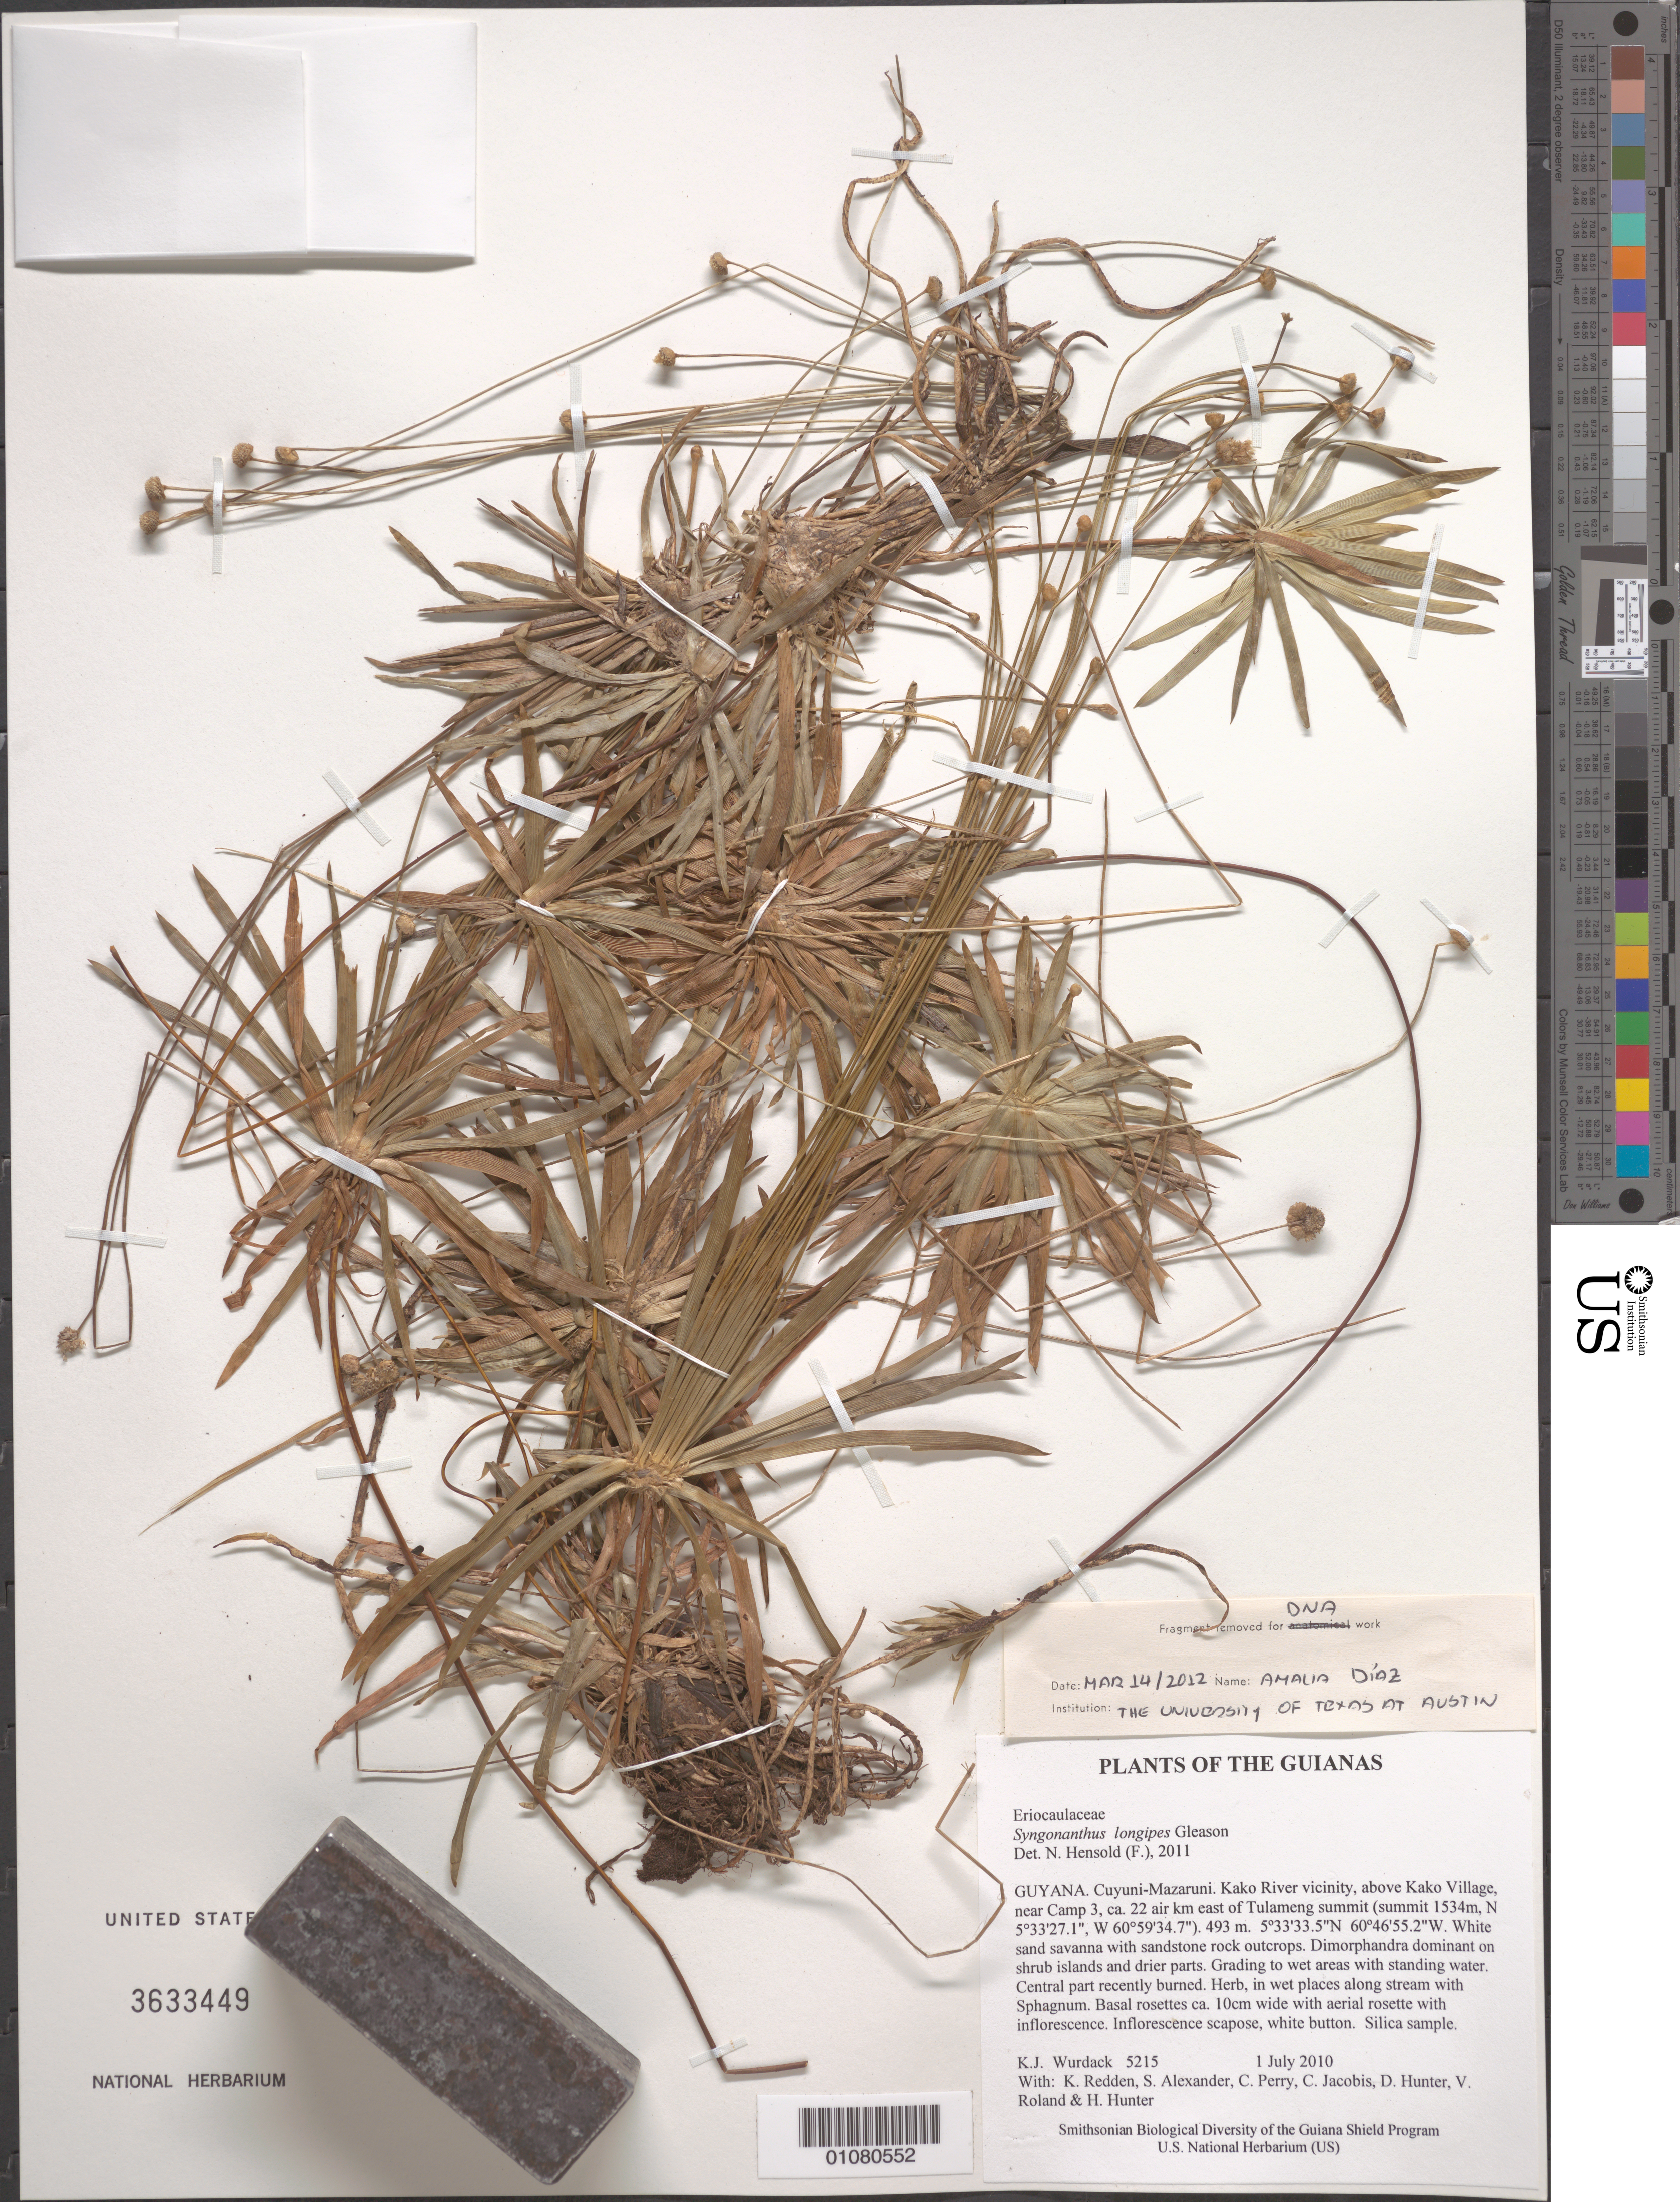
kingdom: Plantae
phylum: Tracheophyta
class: Liliopsida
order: Poales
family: Eriocaulaceae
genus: Syngonanthus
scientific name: Syngonanthus longipes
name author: Gleason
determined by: Hensold, N.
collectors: K. Wurdack, K. M. Redden, S. N. Alexander, C. Perry, C. Jacobis, D. Hunter, V. Roland & H. Hunter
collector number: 5215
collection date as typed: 1 July 2010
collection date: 2010-07-01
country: Guyana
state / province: Cuyuni-Mazaruni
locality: Kako River vicinity, above Kako Village, near Camp 3, ca. 22 air km east of Tulameng summit (summit 1534m, N 5°33'27.1", W 60°59'34.7")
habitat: White sand savanna with sandstone rock outcrops. Dimorphandra dominant on shrub islands and drier parts. Grading to wet areas with standing water. Central part recently burned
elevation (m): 493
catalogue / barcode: US 3633449